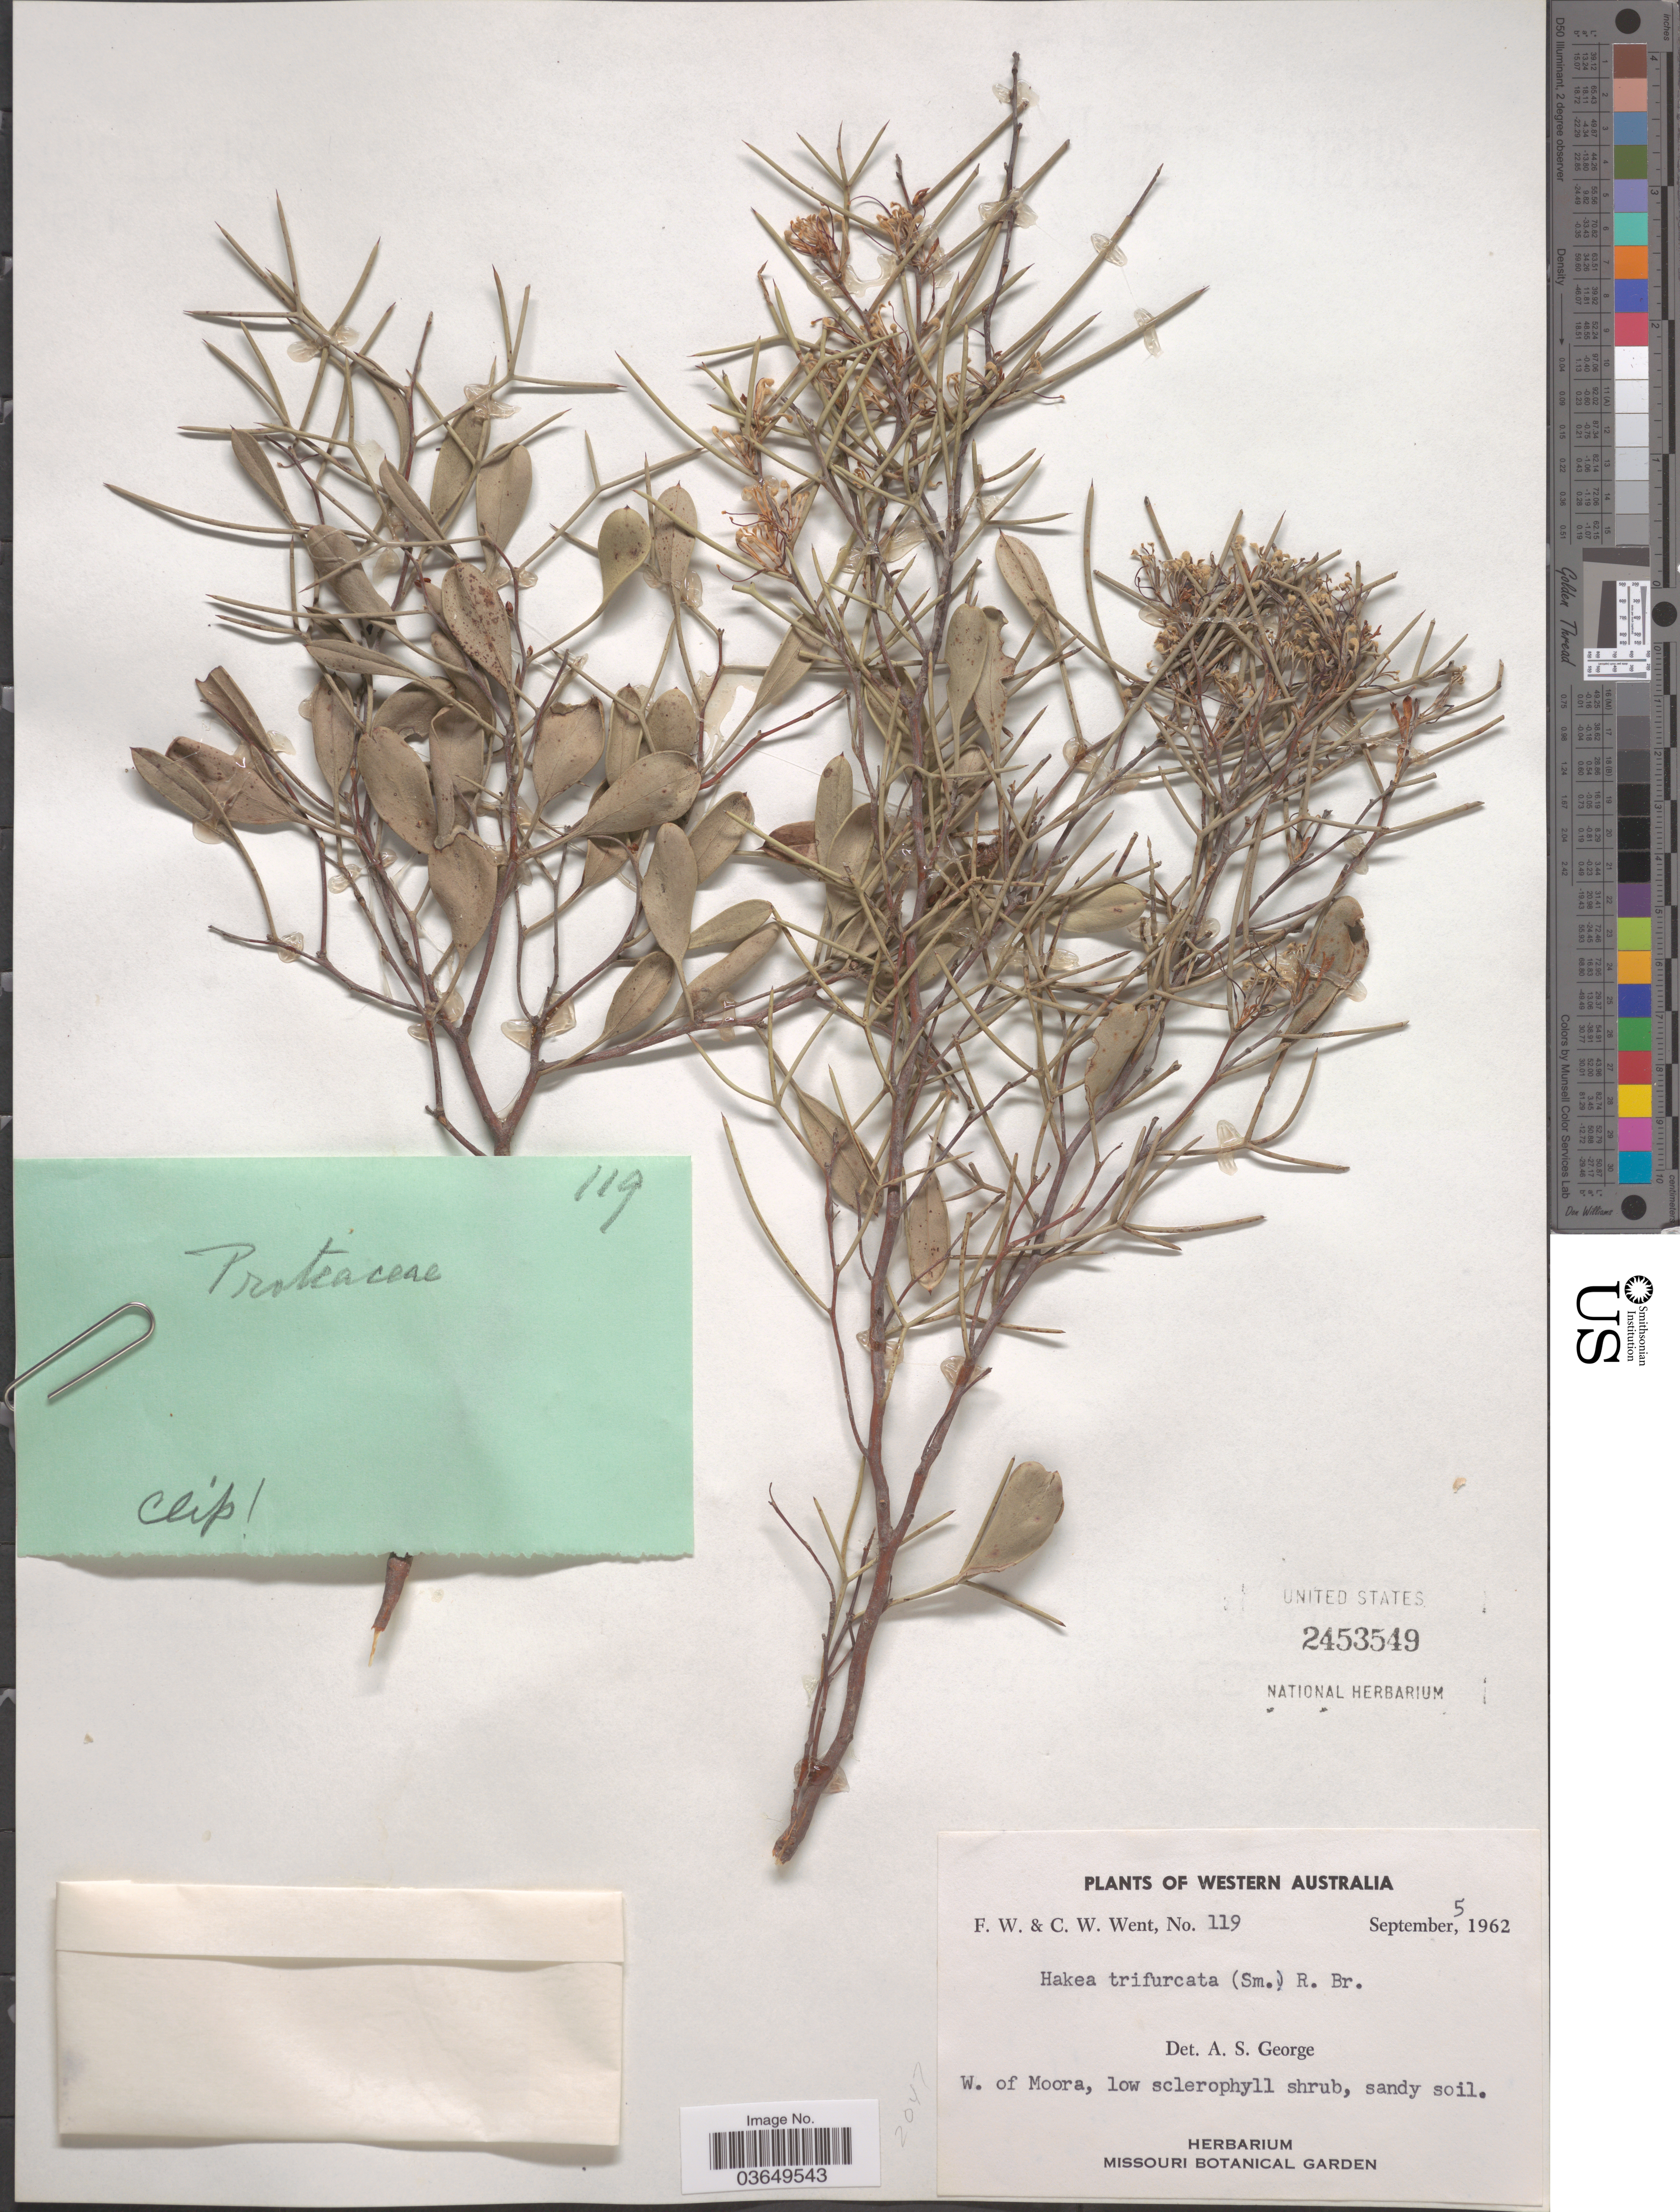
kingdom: Plantae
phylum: Tracheophyta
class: Magnoliopsida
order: Proteales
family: Proteaceae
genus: Hakea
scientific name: Hakea trifurcata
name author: R. Br.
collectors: F. W. Went & C. W. Went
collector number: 119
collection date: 1962-09-05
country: Australia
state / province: Western Australia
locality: W. of Moora.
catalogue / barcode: US 2453549